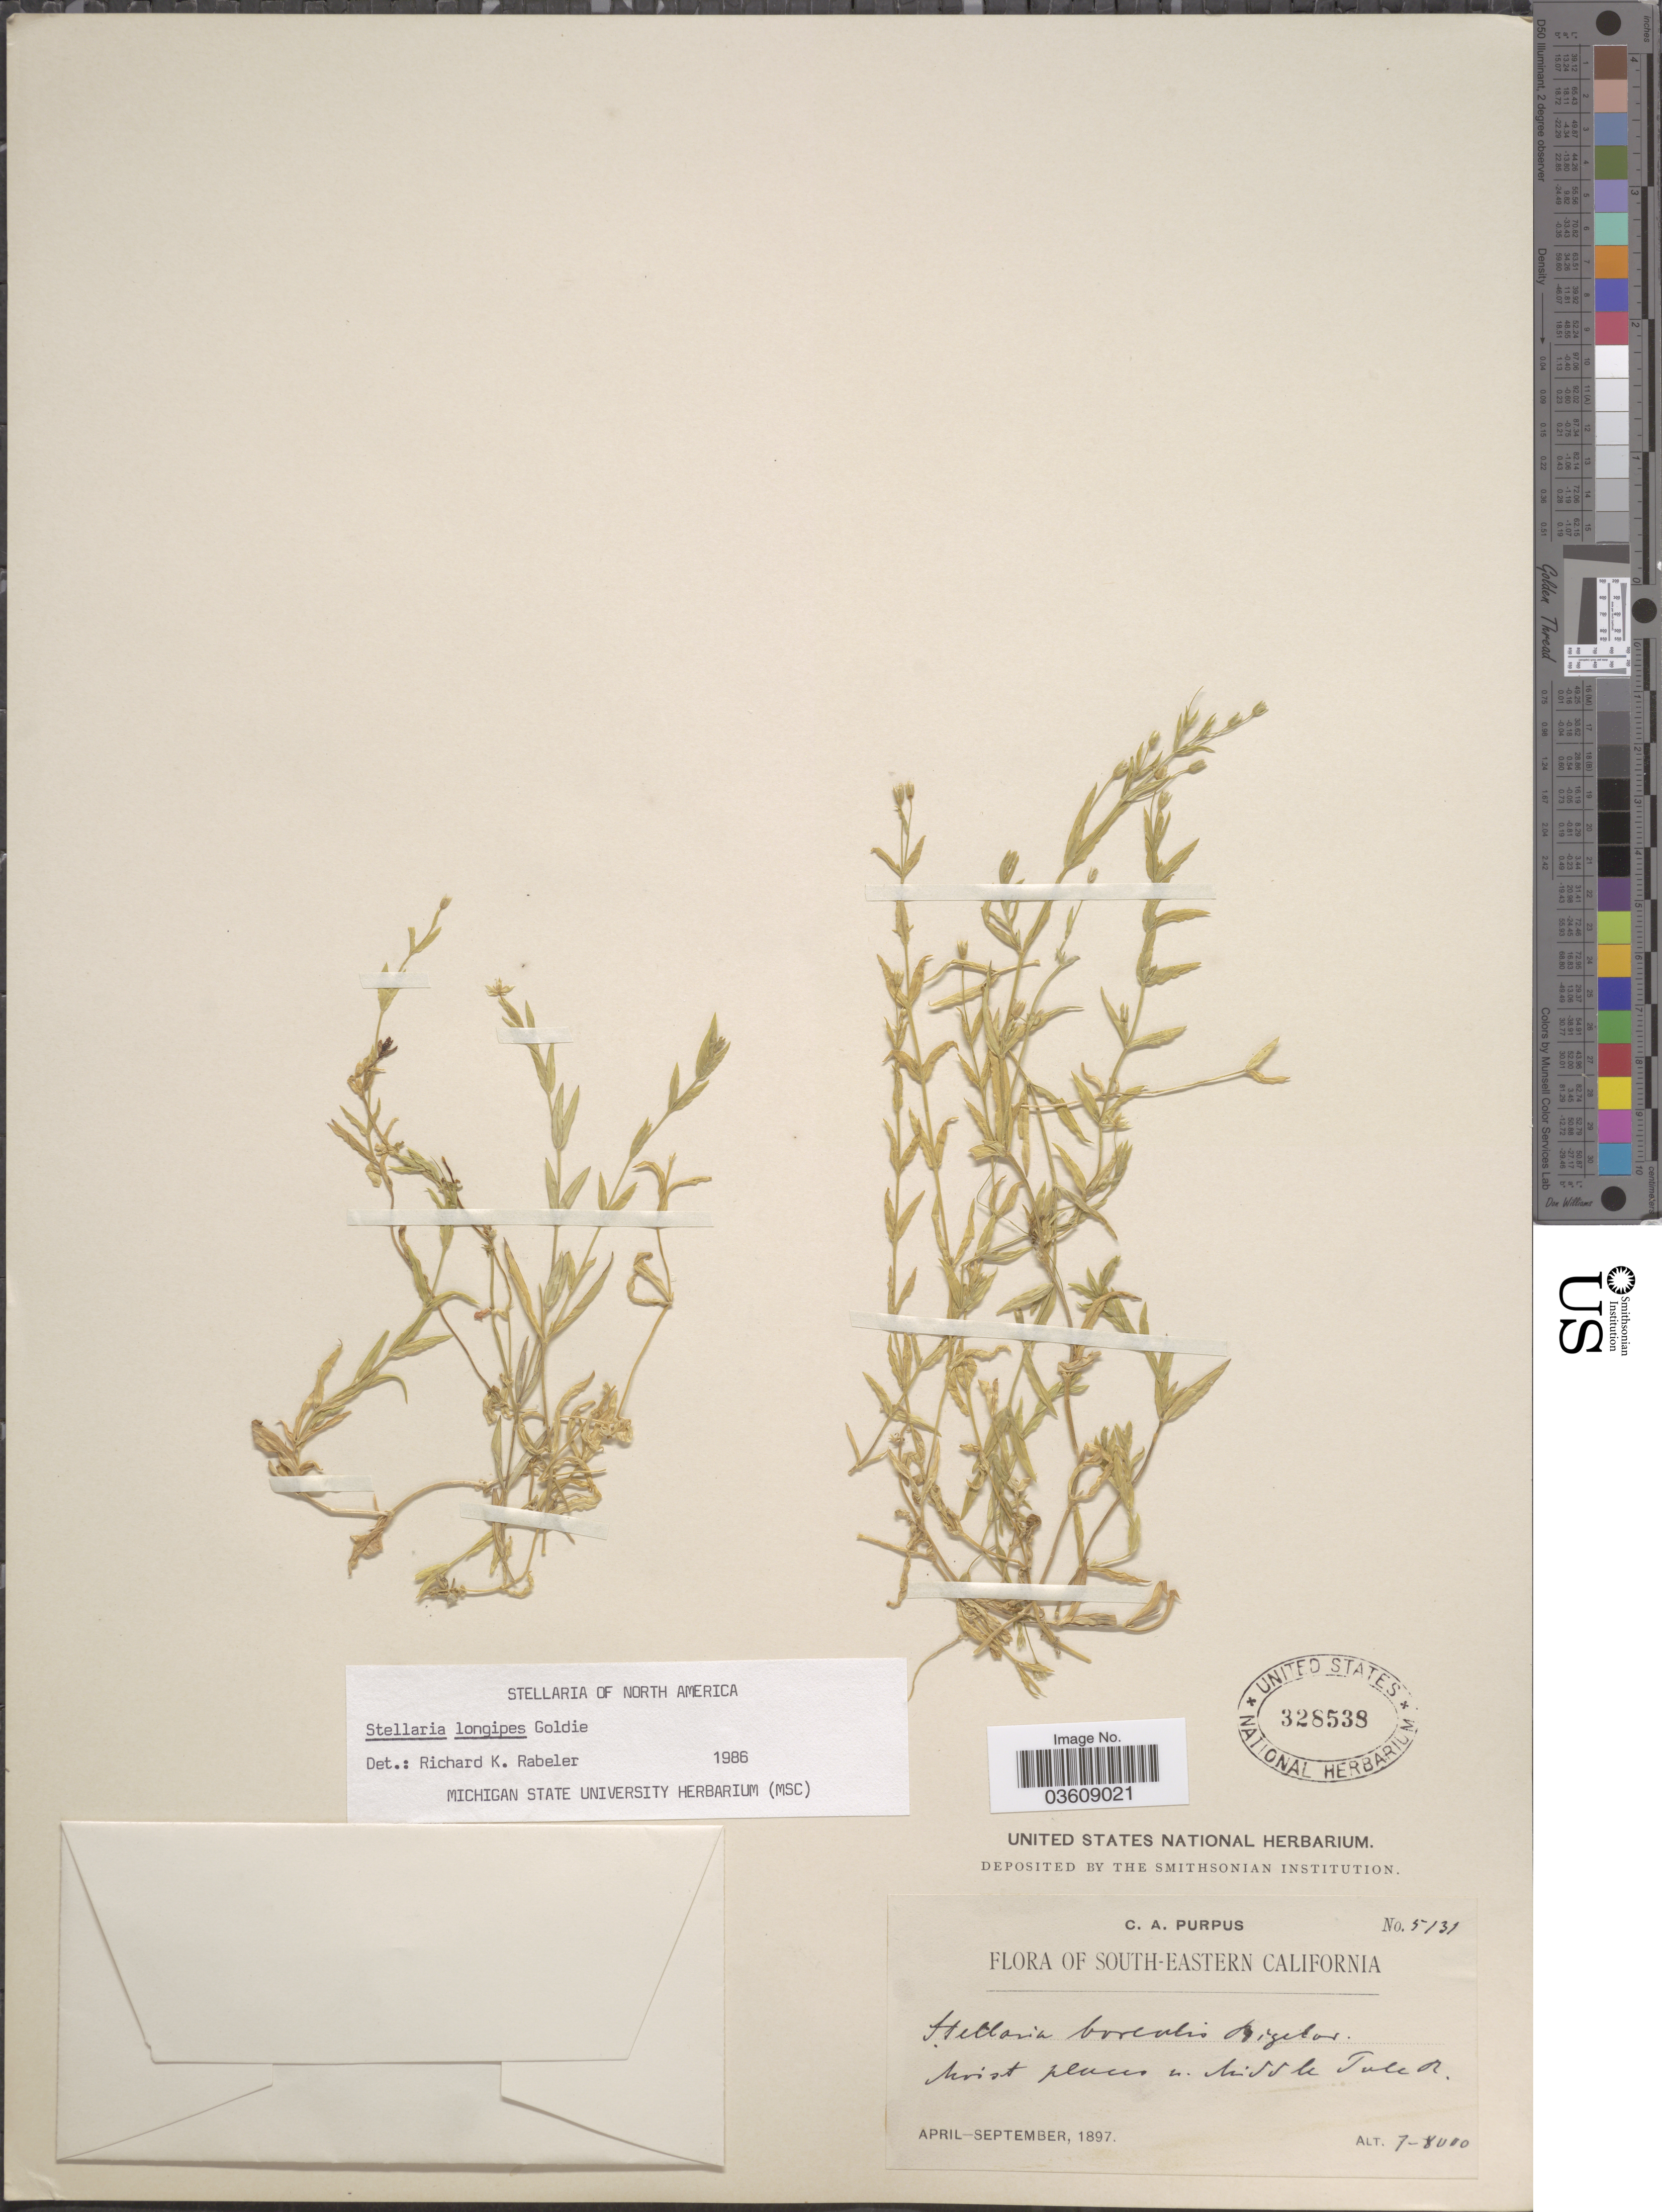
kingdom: Plantae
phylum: Tracheophyta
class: Magnoliopsida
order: Caryophyllales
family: Caryophyllaceae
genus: Stellaria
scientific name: Stellaria longipes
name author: Goldie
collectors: C. A. Purpus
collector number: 5131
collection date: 1897-04/1897-09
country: United States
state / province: California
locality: South-eastern California. N. Middle Tule R.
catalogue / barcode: US 328538